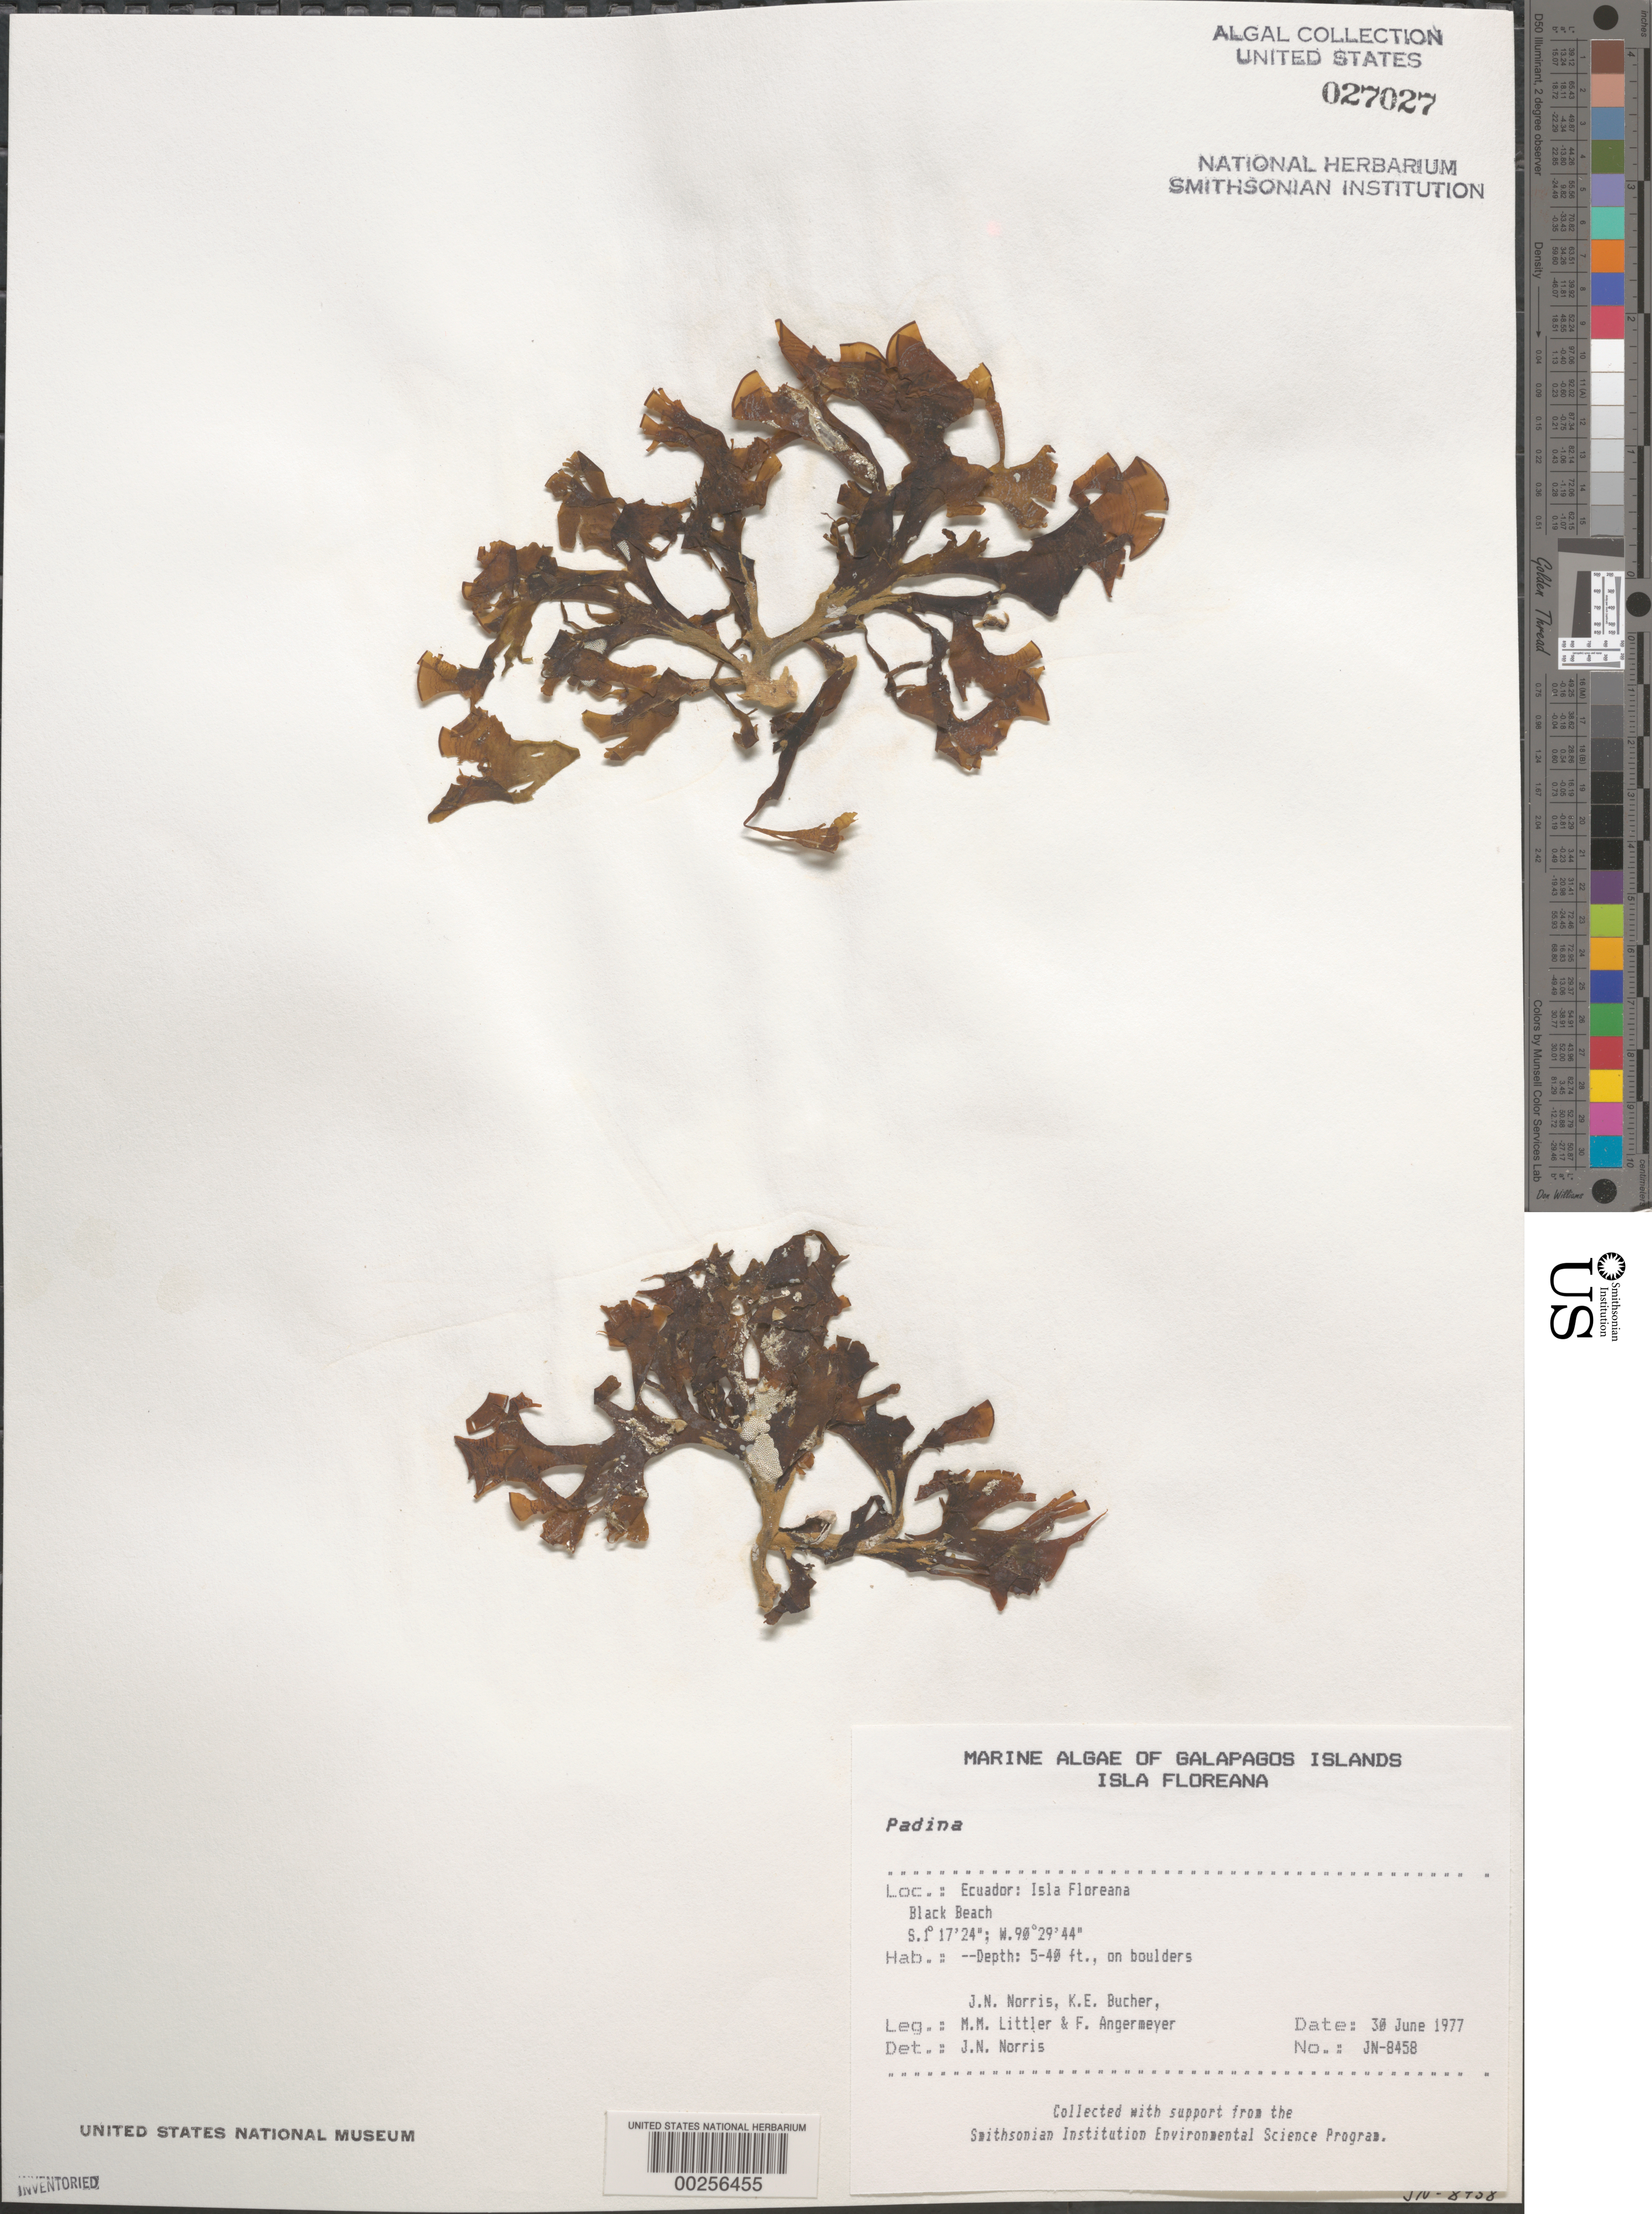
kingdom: Chromista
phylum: Ochrophyta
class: Phaeophyceae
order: Dictyotales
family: Dictyotaceae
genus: Padina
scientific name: Padina sp.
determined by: Norris, James N.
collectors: J. N. Norris, K. E. Bucher, M. M. Littler & F. Angermeyer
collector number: JN-8458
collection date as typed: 30 Jun 1977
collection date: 1977-06-30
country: Ecuador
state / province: Colón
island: Floreana [Charles, Santa Maria]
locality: Black Beach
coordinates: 1 17' 24" S, 90 29' 44" W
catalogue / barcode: US 27027